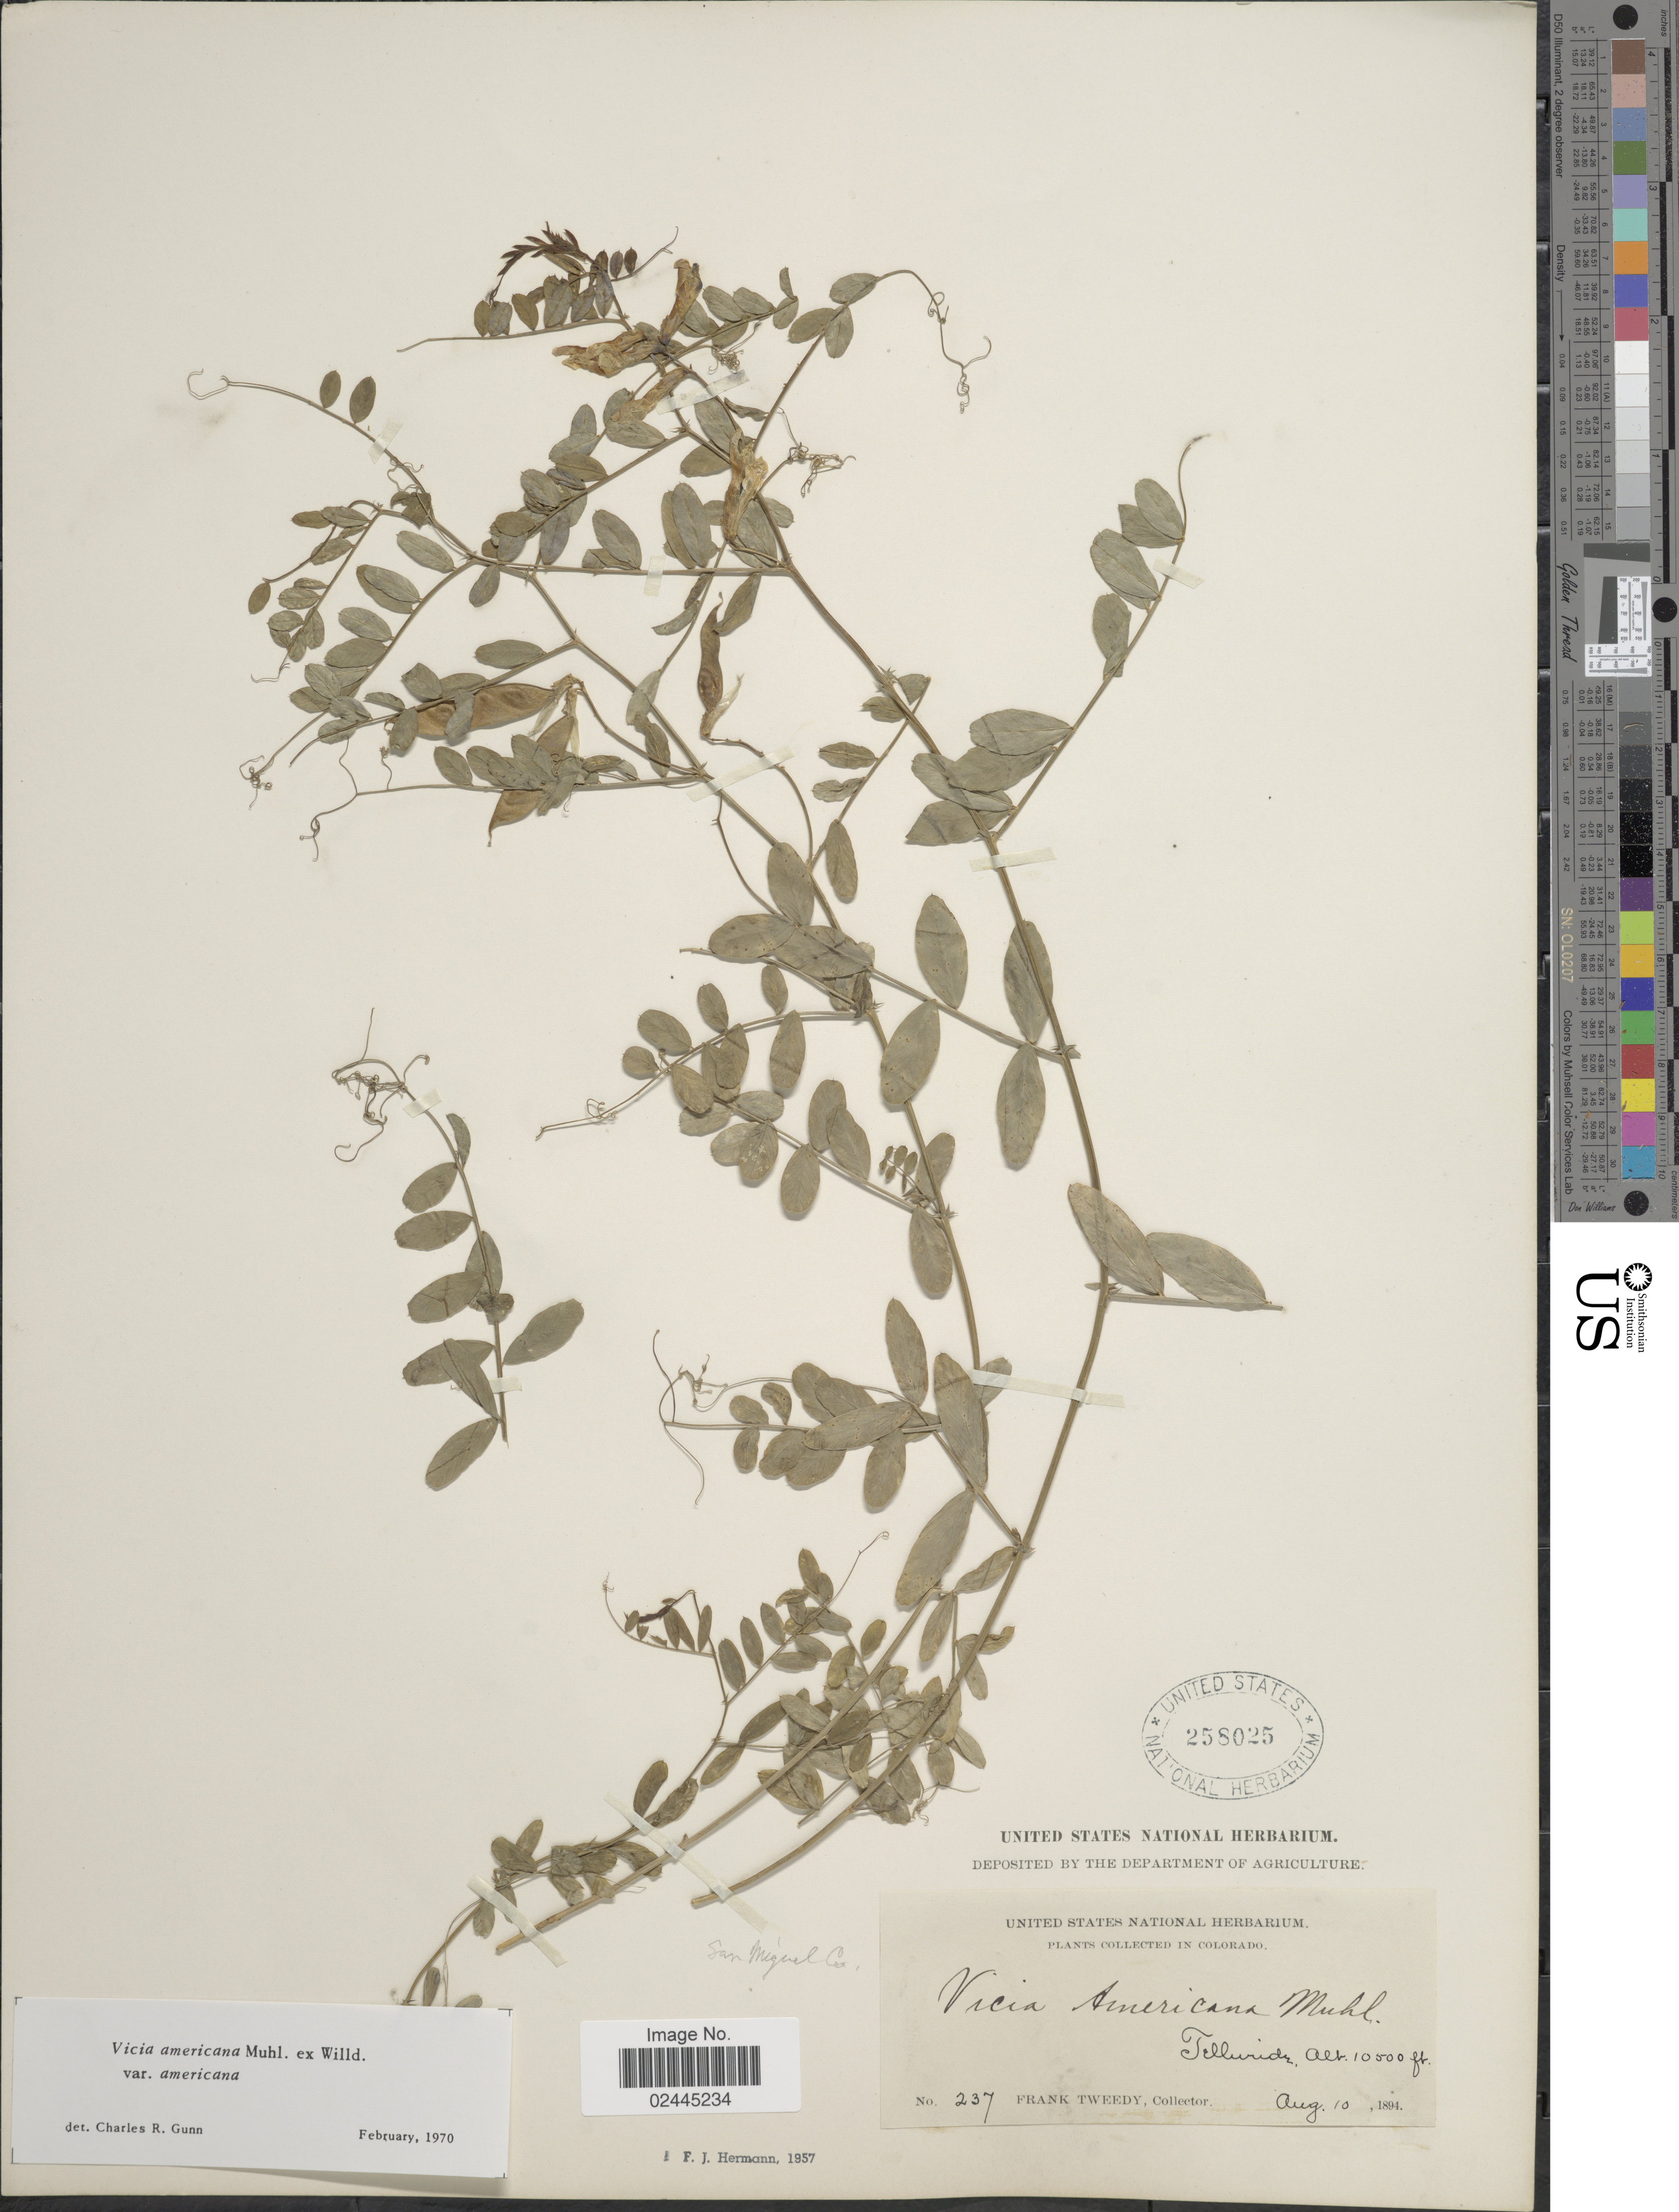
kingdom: Plantae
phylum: Tracheophyta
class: Magnoliopsida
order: Fabales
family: Fabaceae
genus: Vicia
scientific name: Vicia americana var. americana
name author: Muhl. ex Willd.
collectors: F. Tweedy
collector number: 237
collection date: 1894-08-10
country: United States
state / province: Colorado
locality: Telluride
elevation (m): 3200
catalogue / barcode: US 258025